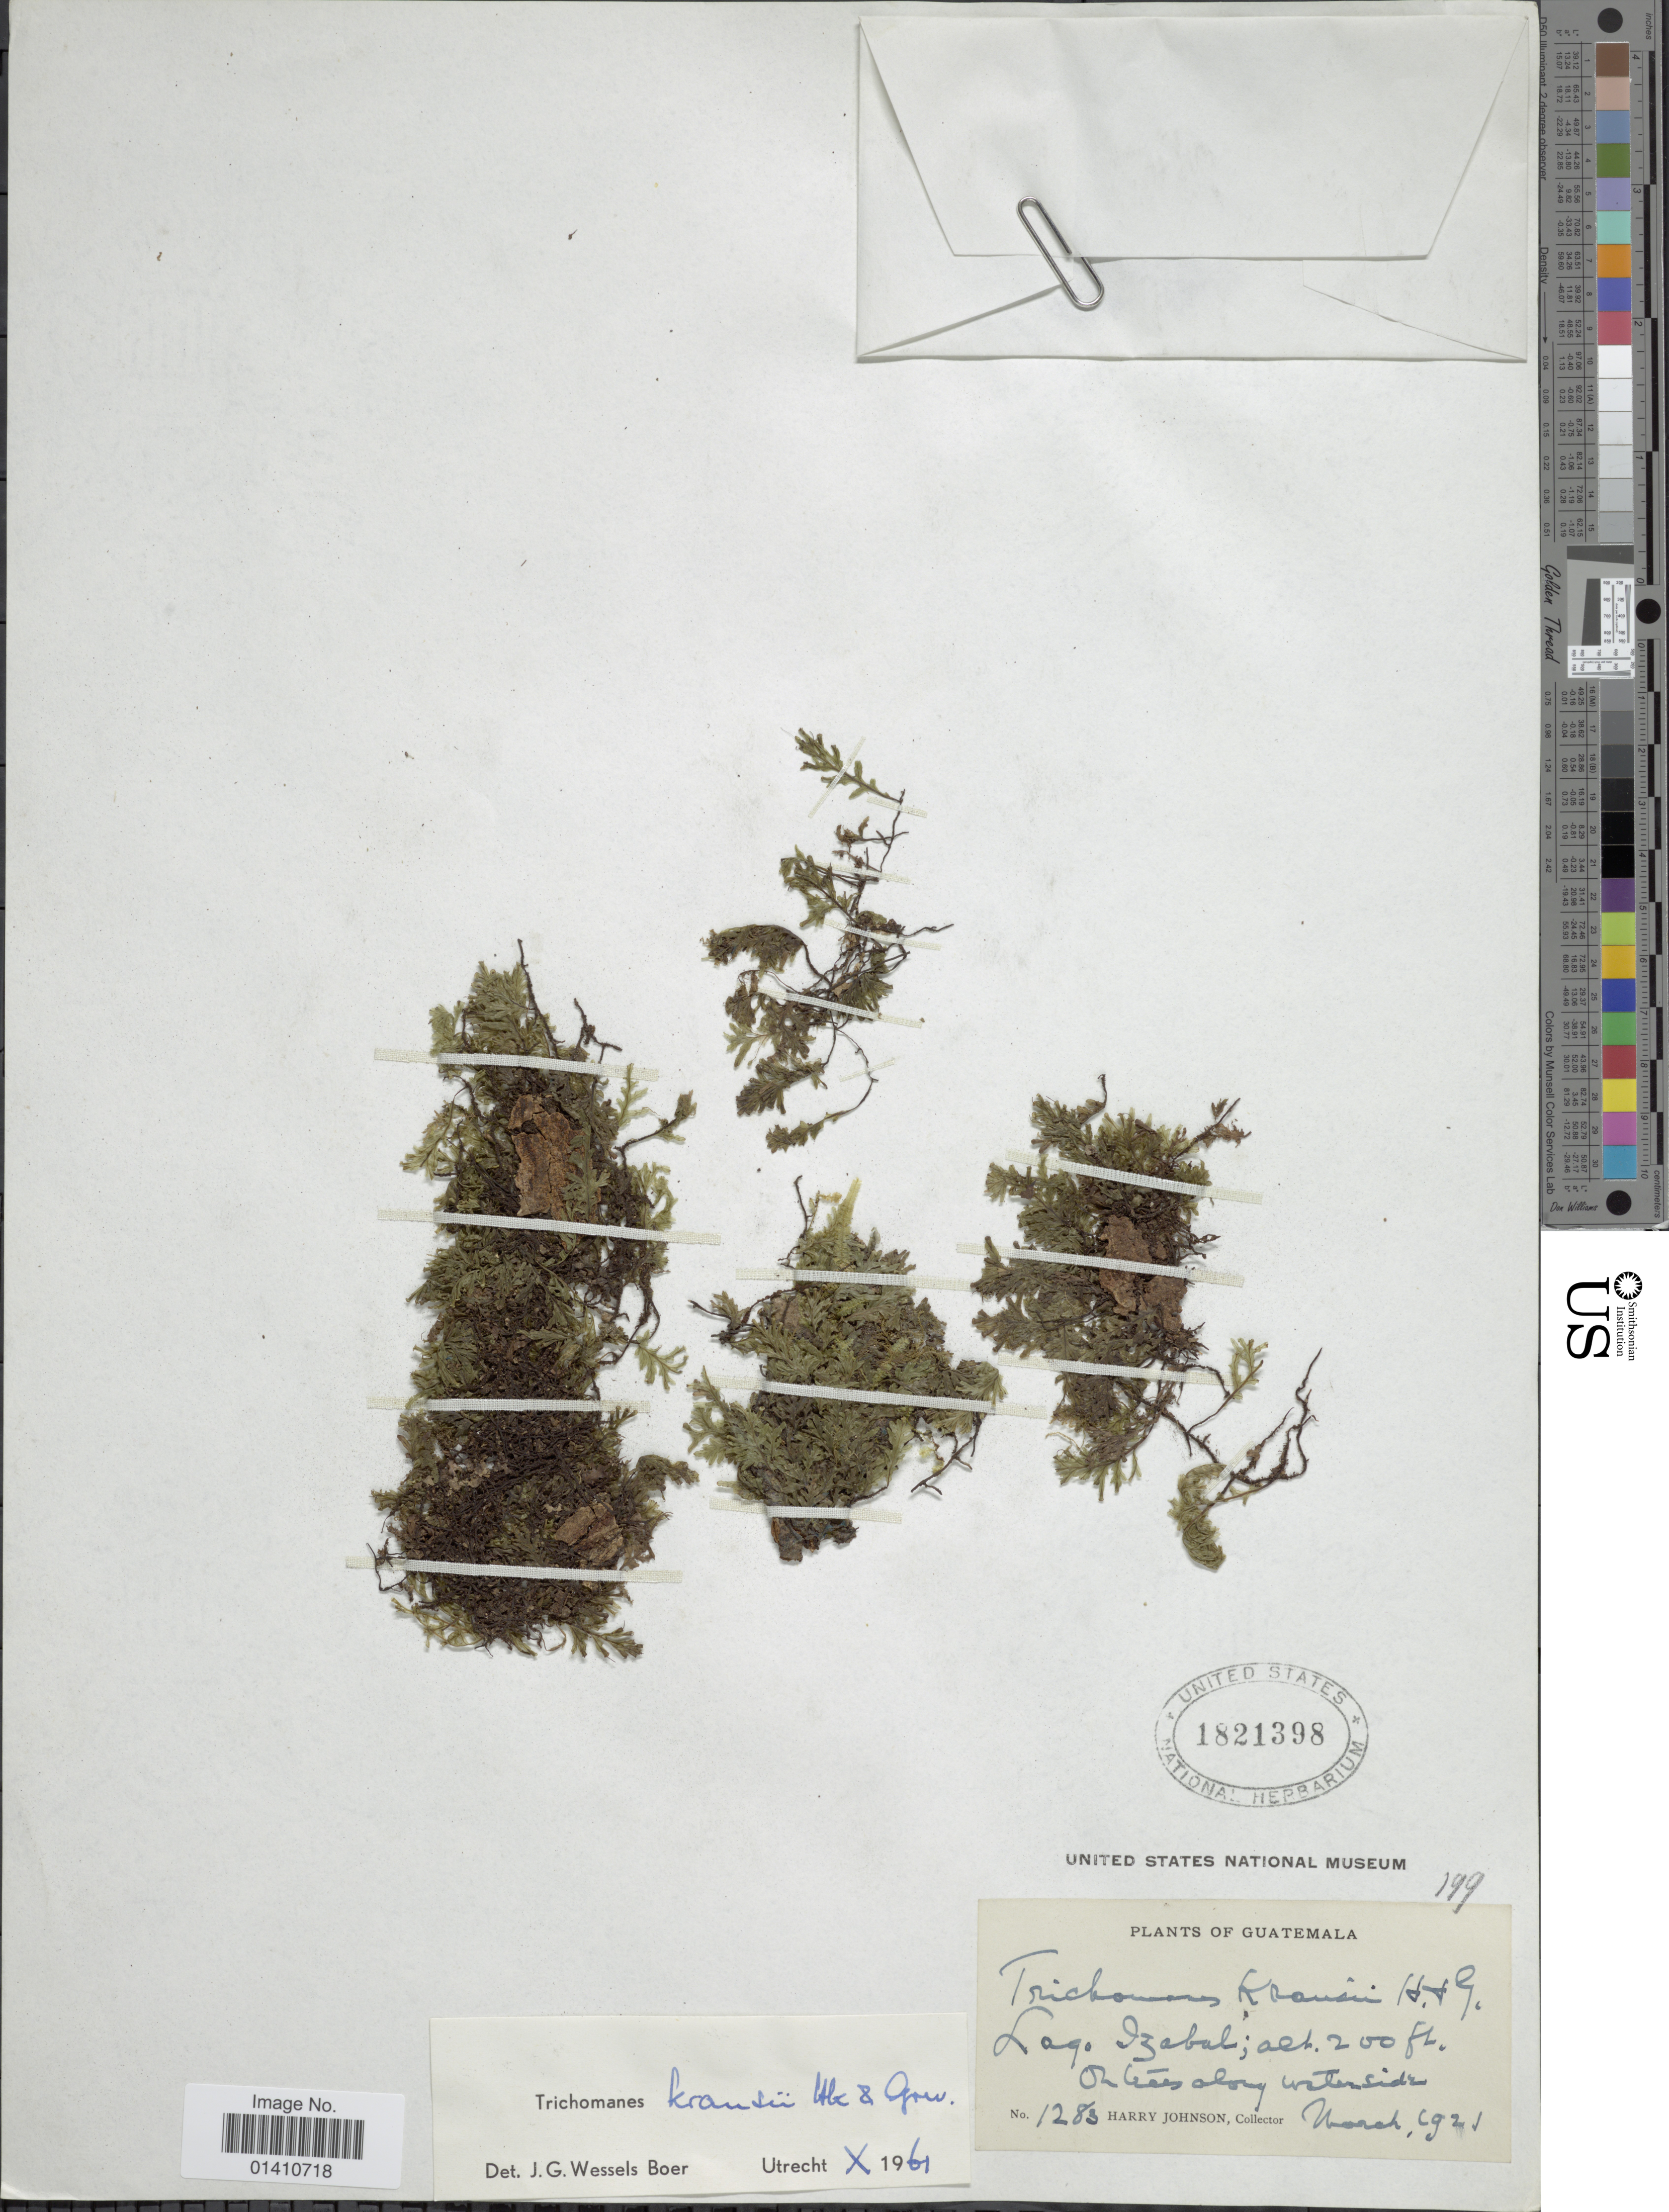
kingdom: Plantae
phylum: Tracheophyta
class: Polypodiopsida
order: Hymenophyllales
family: Hymenophyllaceae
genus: Didymoglossum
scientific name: Didymoglossum kraussii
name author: (Hook. & Grev.) C. Presl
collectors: H. Johnson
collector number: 1283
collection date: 1921-03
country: Guatemala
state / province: Izabal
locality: Lago Izabal. On trees along underside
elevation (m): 61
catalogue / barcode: US 1821398